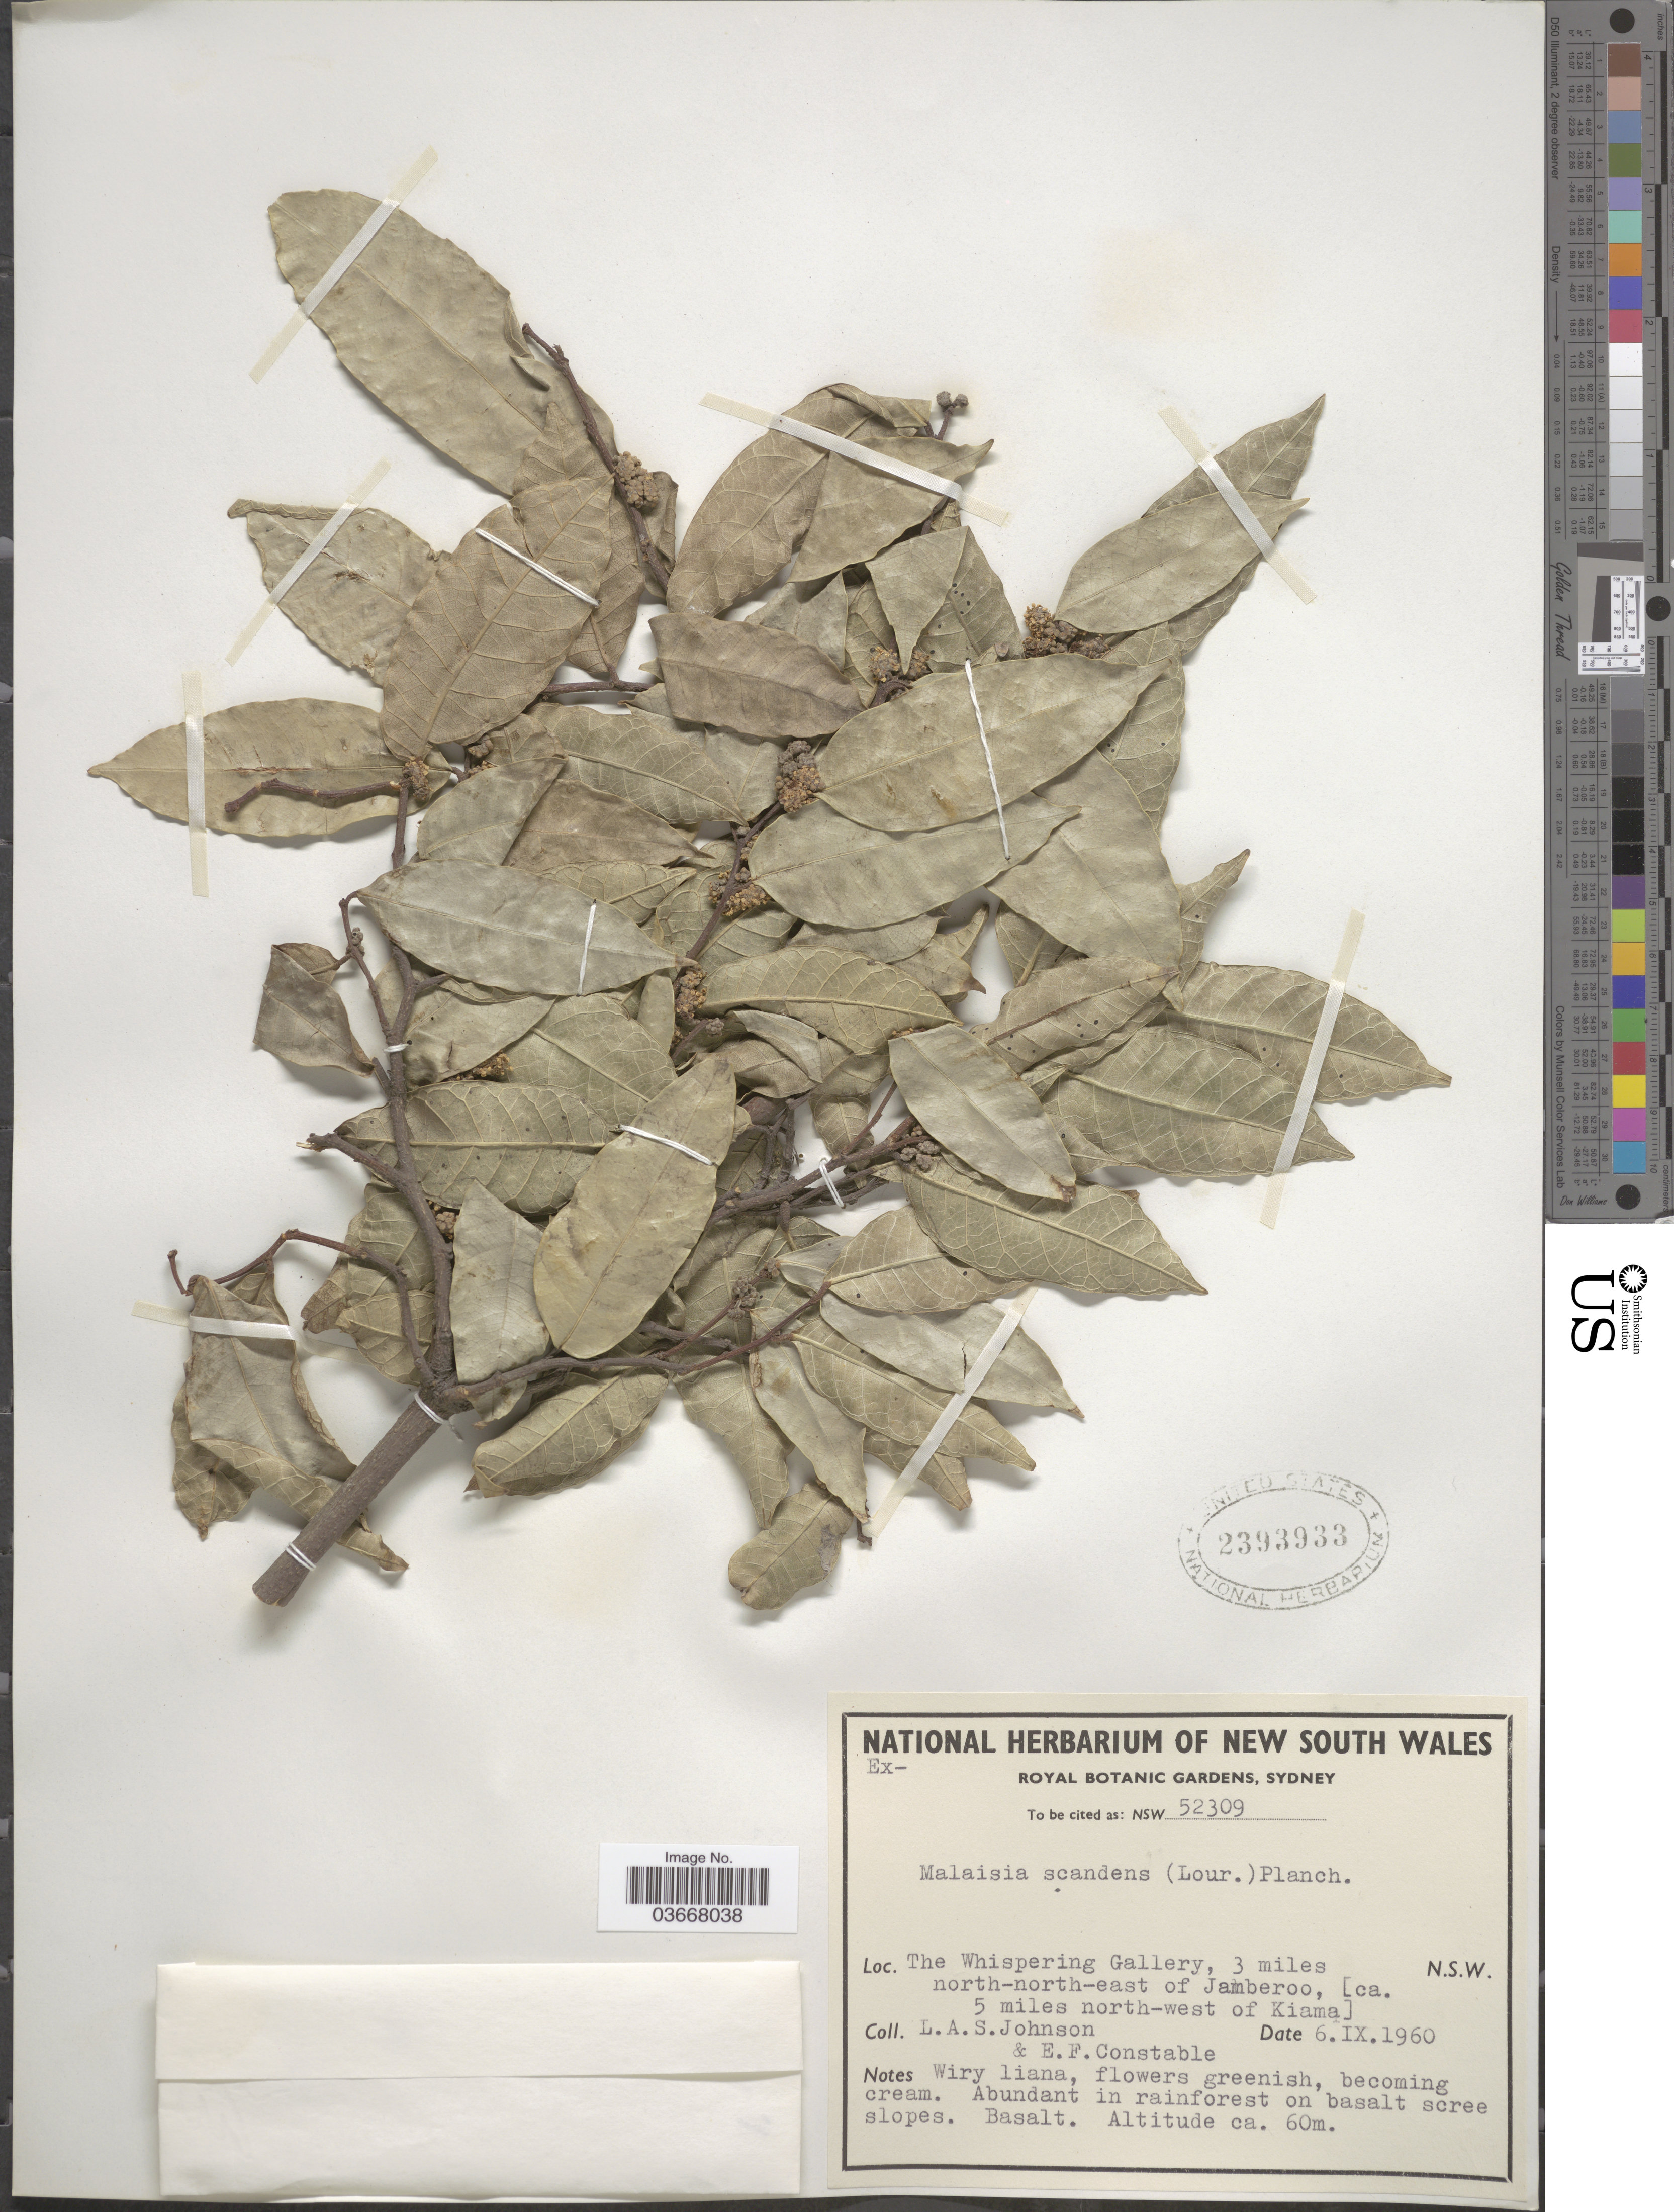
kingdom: Plantae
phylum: Tracheophyta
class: Magnoliopsida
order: Rosales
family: Moraceae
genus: Malaisia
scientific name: Malaisia scandens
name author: (Lour.) Planch.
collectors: L. A. S. Johnson & E. F. Constable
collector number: NSW52309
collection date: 1960-09-06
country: Australia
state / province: New South Wales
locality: The Whispering Gallery, 3 miles north-north-east of Jamberoo, [ca. 5 miles north-west of Kiama].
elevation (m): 60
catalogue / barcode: US 2393933